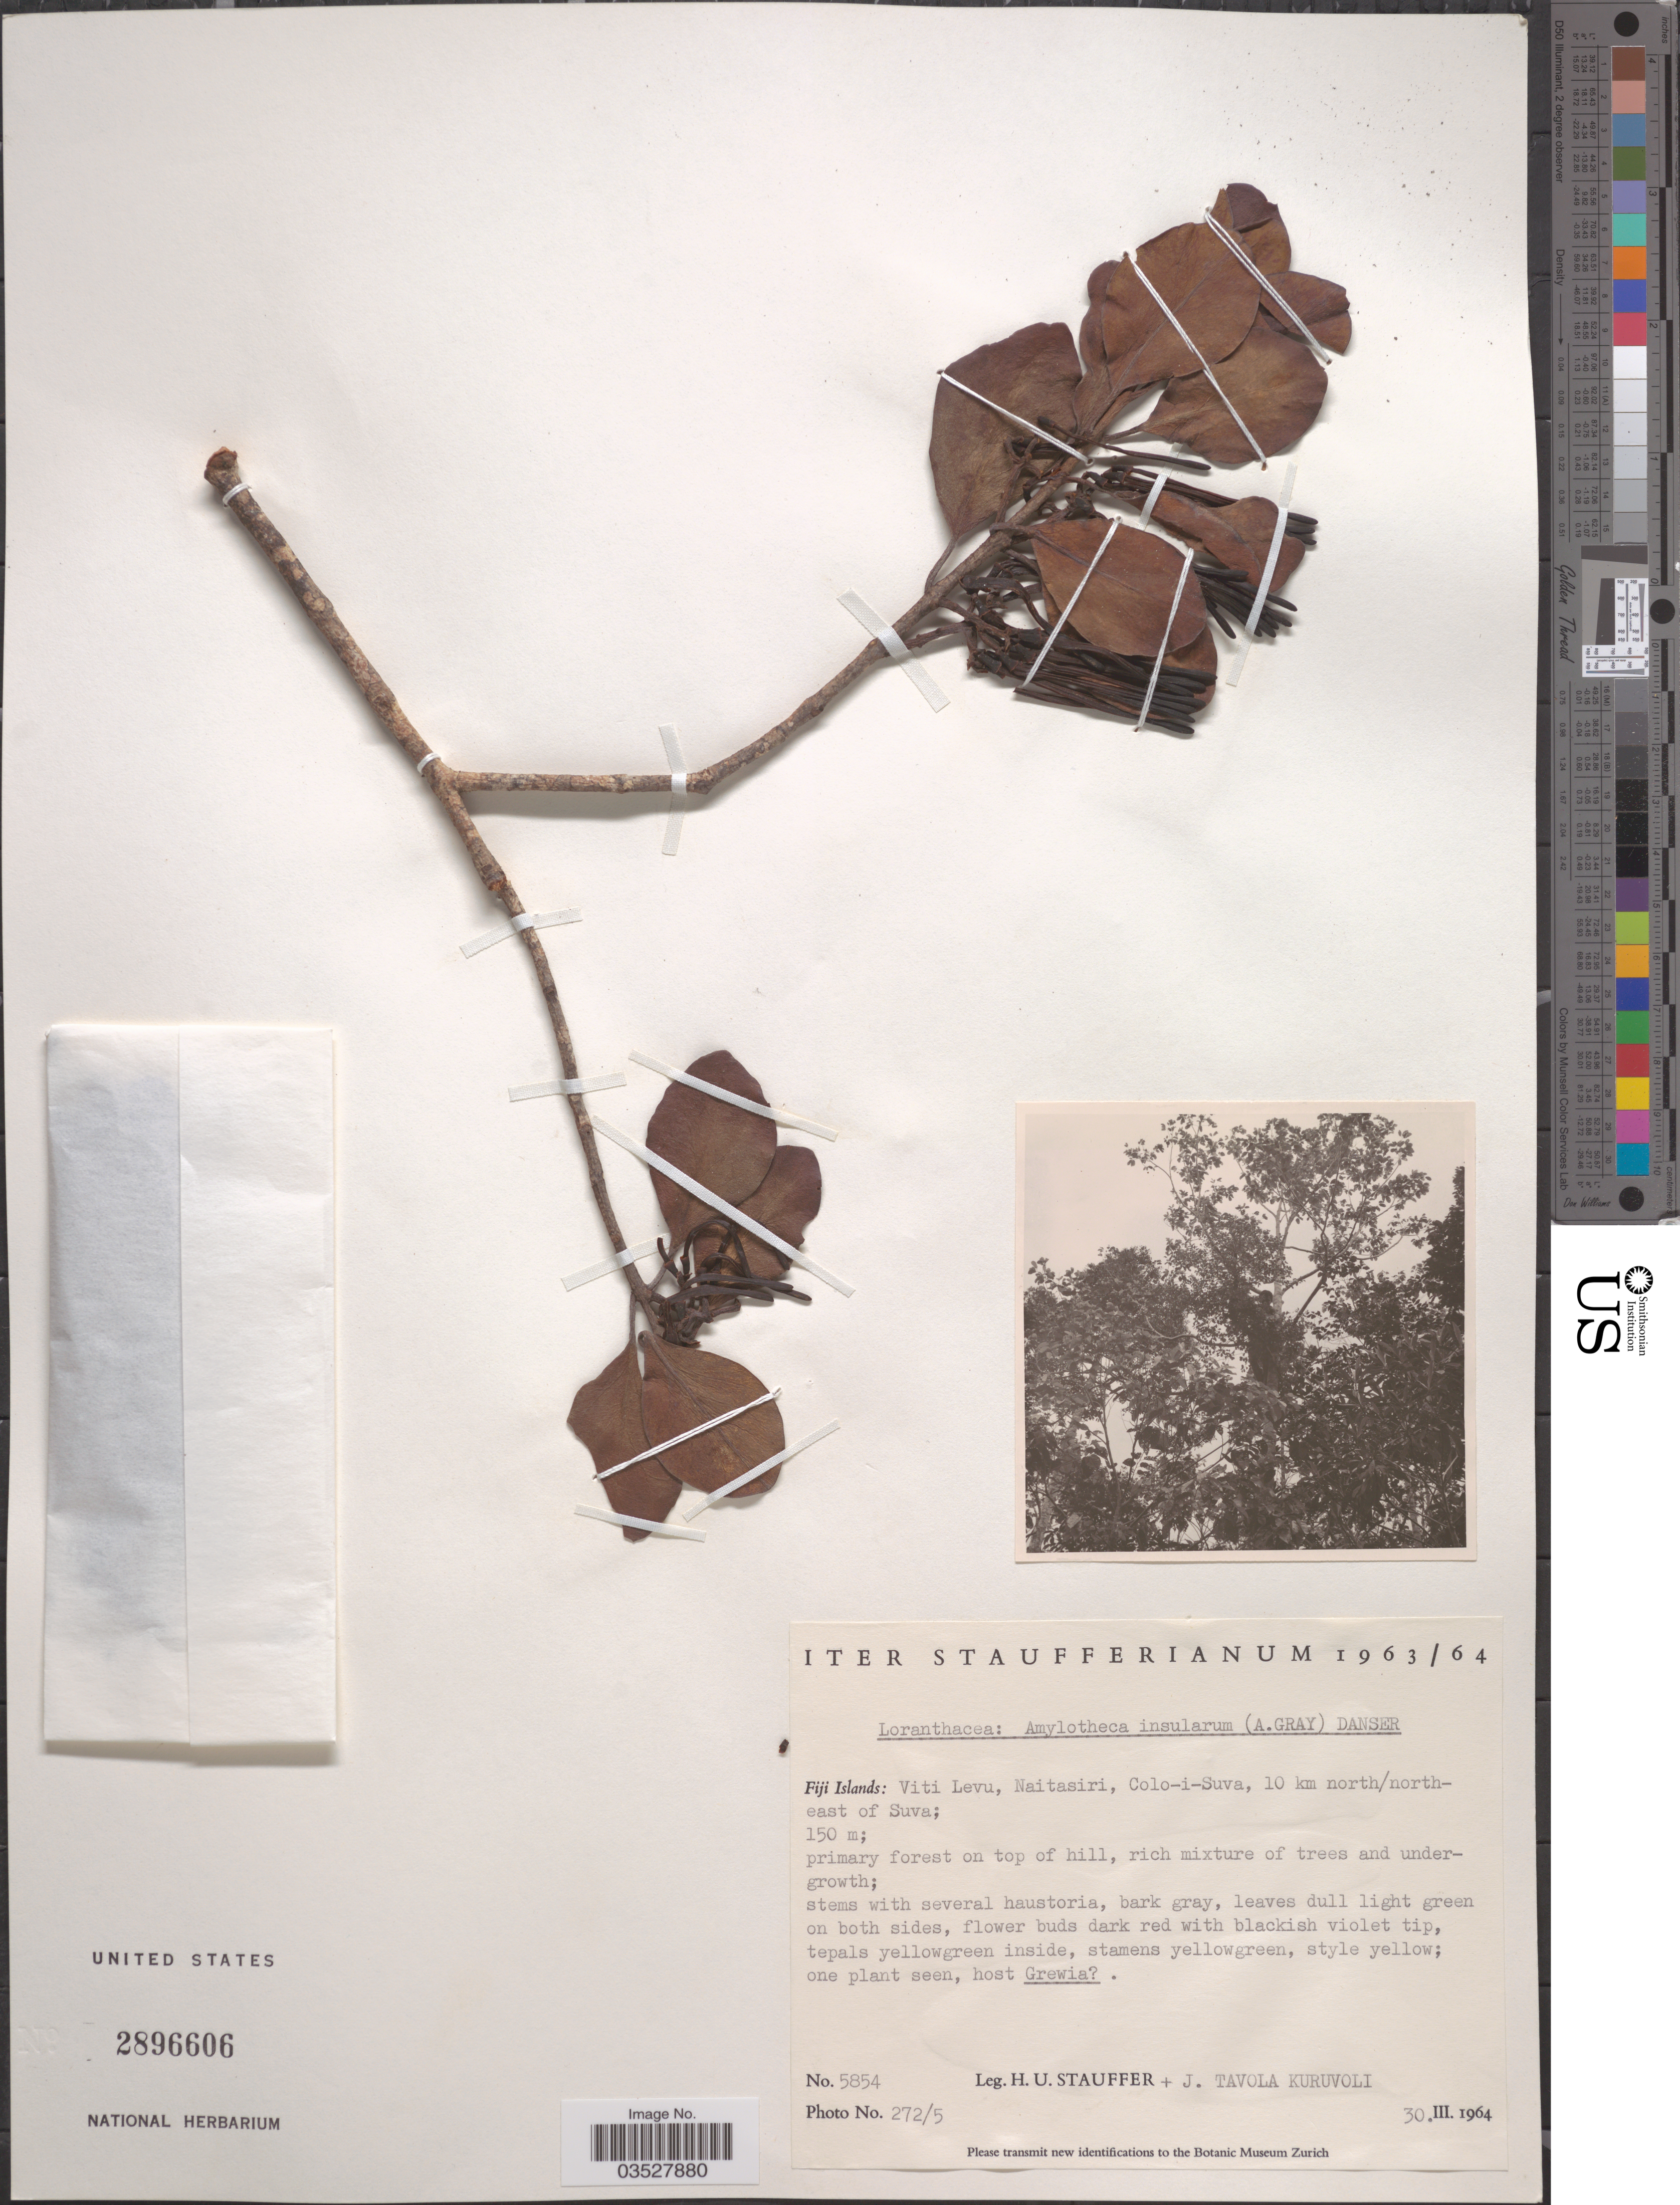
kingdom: Plantae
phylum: Tracheophyta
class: Magnoliopsida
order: Santalales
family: Loranthaceae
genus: Amylotheca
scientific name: Amylotheca insularum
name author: (A. Gray) Danser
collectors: H. U. Stauffer & J. Kuruvoli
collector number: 5854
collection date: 1964-03-30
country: Fiji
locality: Fiji Islands: Viti Levu, Naitasiri, Colo-i-Suva, 10 km north/northeast of Suva.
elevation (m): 150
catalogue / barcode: US 2896606